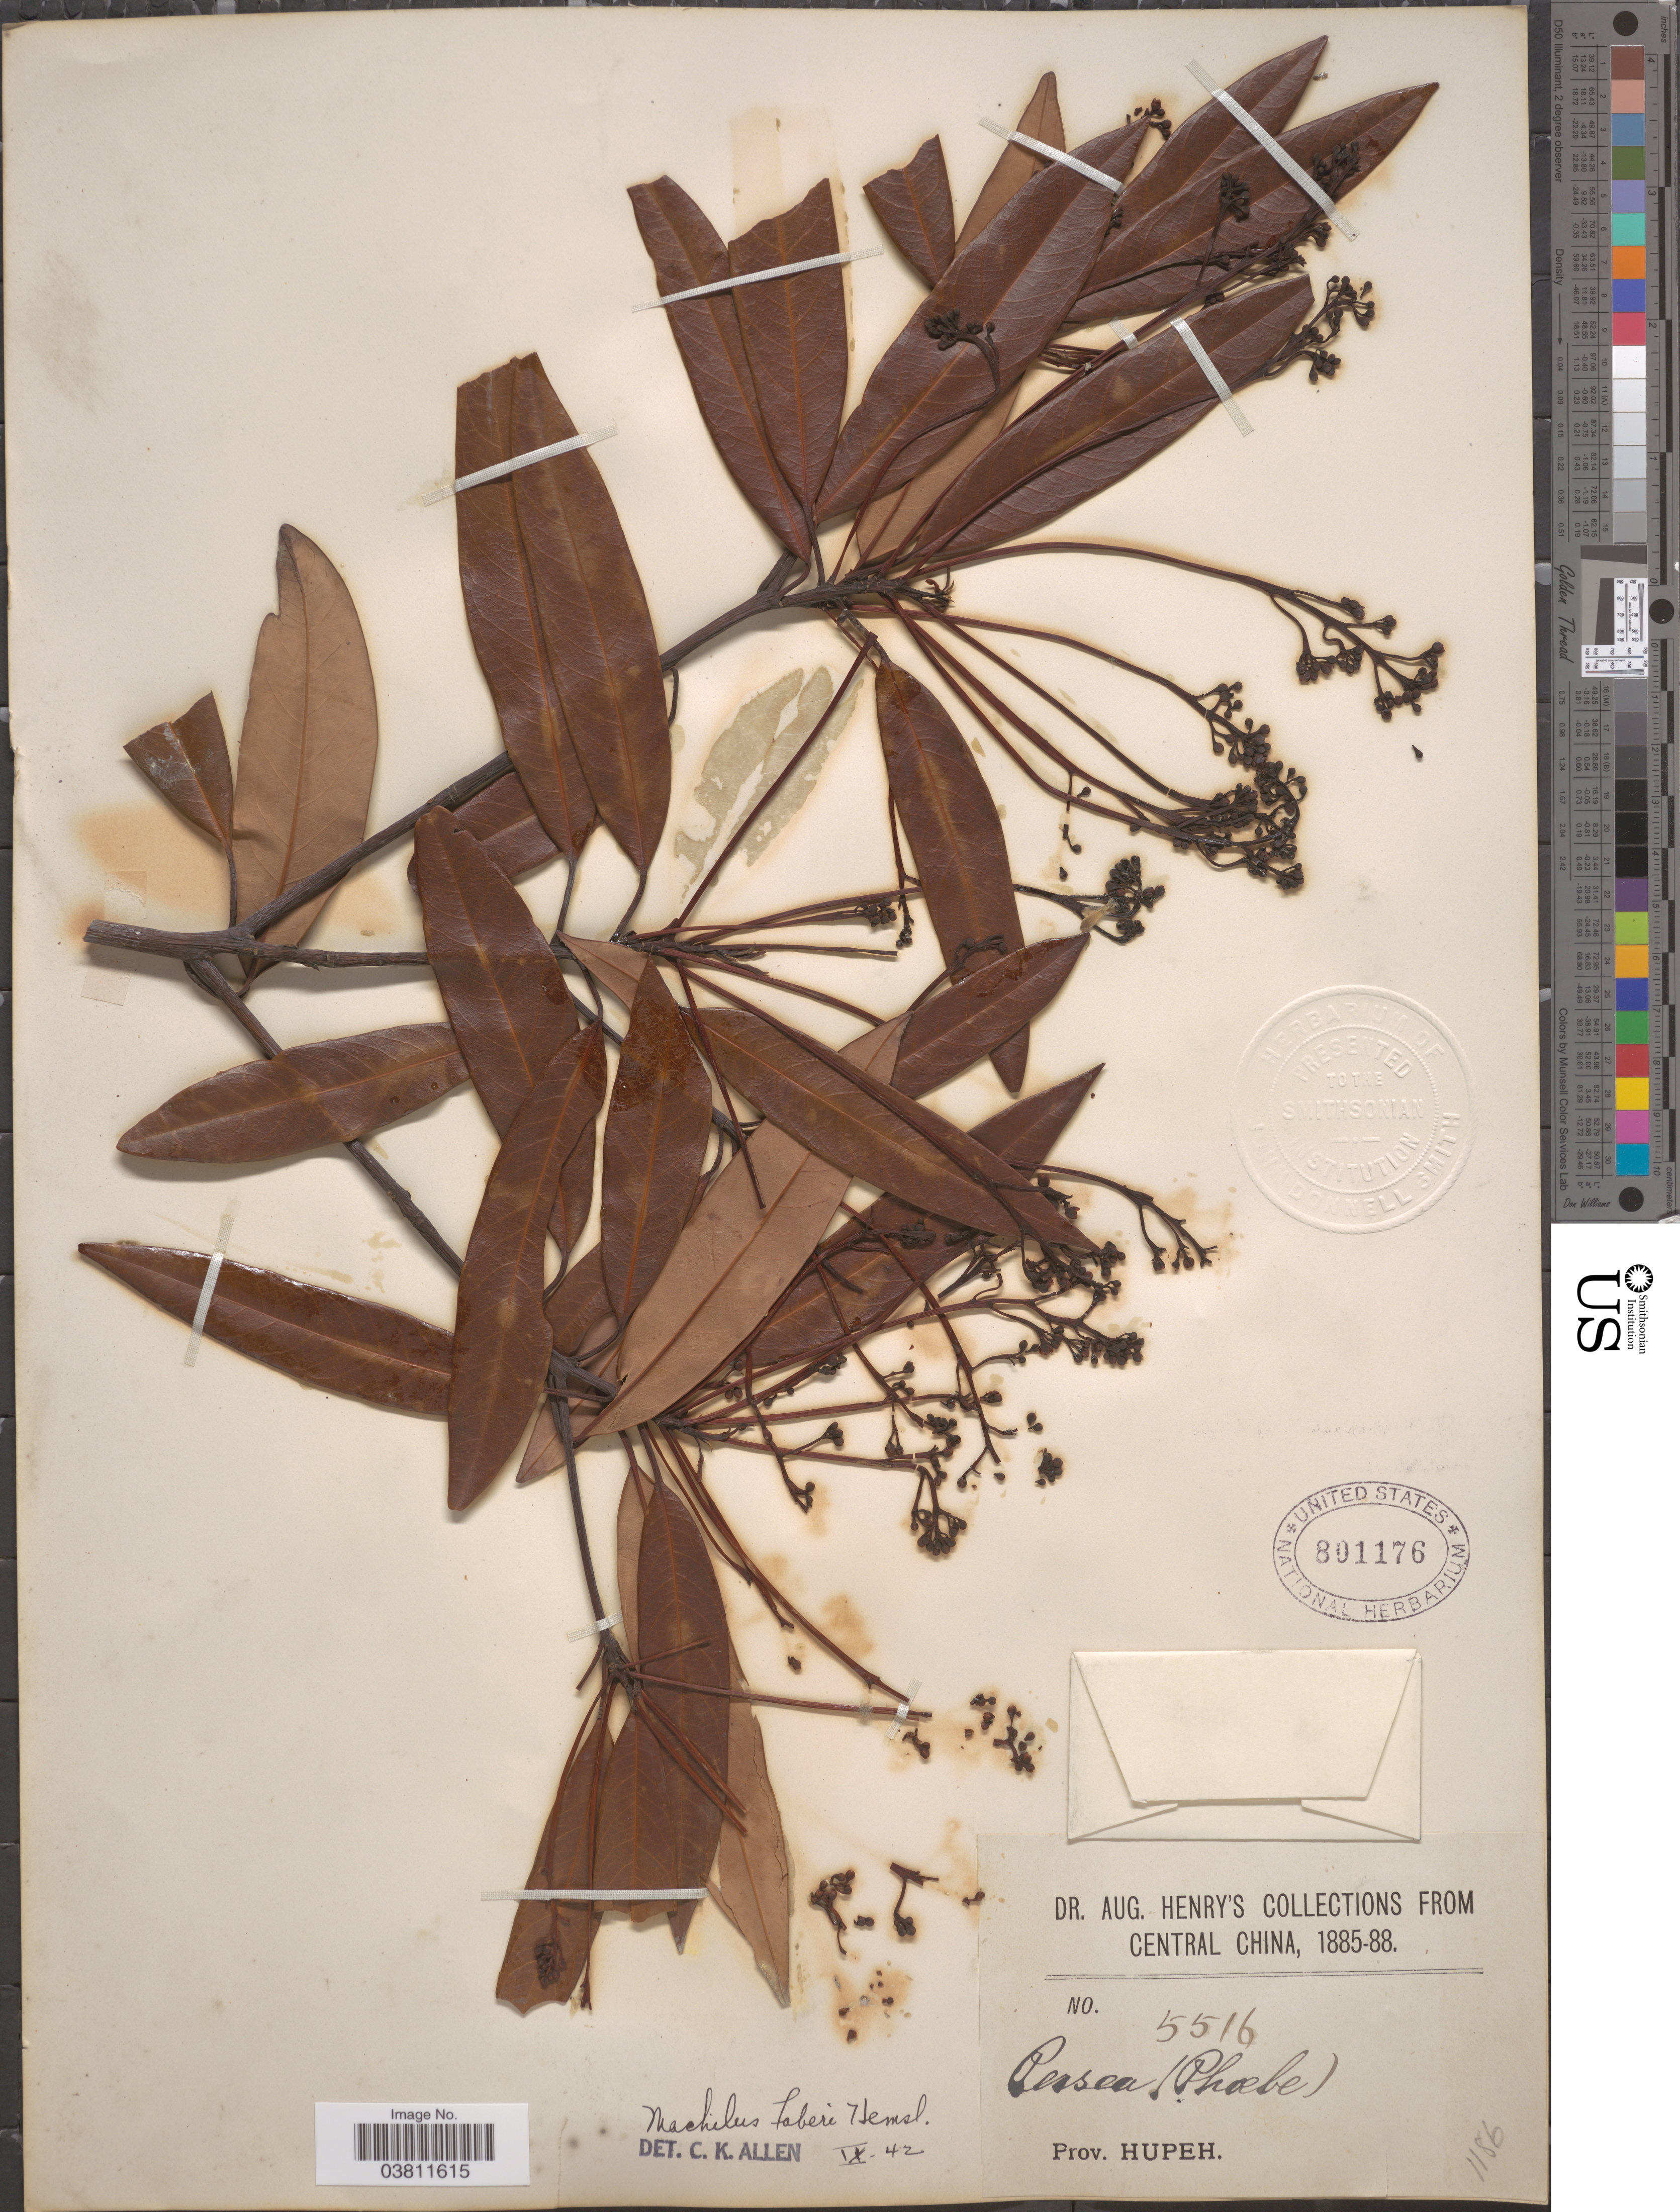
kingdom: Plantae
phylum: Tracheophyta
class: Magnoliopsida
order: Laurales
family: Lauraceae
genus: Machilus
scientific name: Machilus faberi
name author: Hemsl.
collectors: A. Henry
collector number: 5516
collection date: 1885/1888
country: China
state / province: Hubei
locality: Central China. Prov. Hupeh.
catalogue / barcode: US 801176